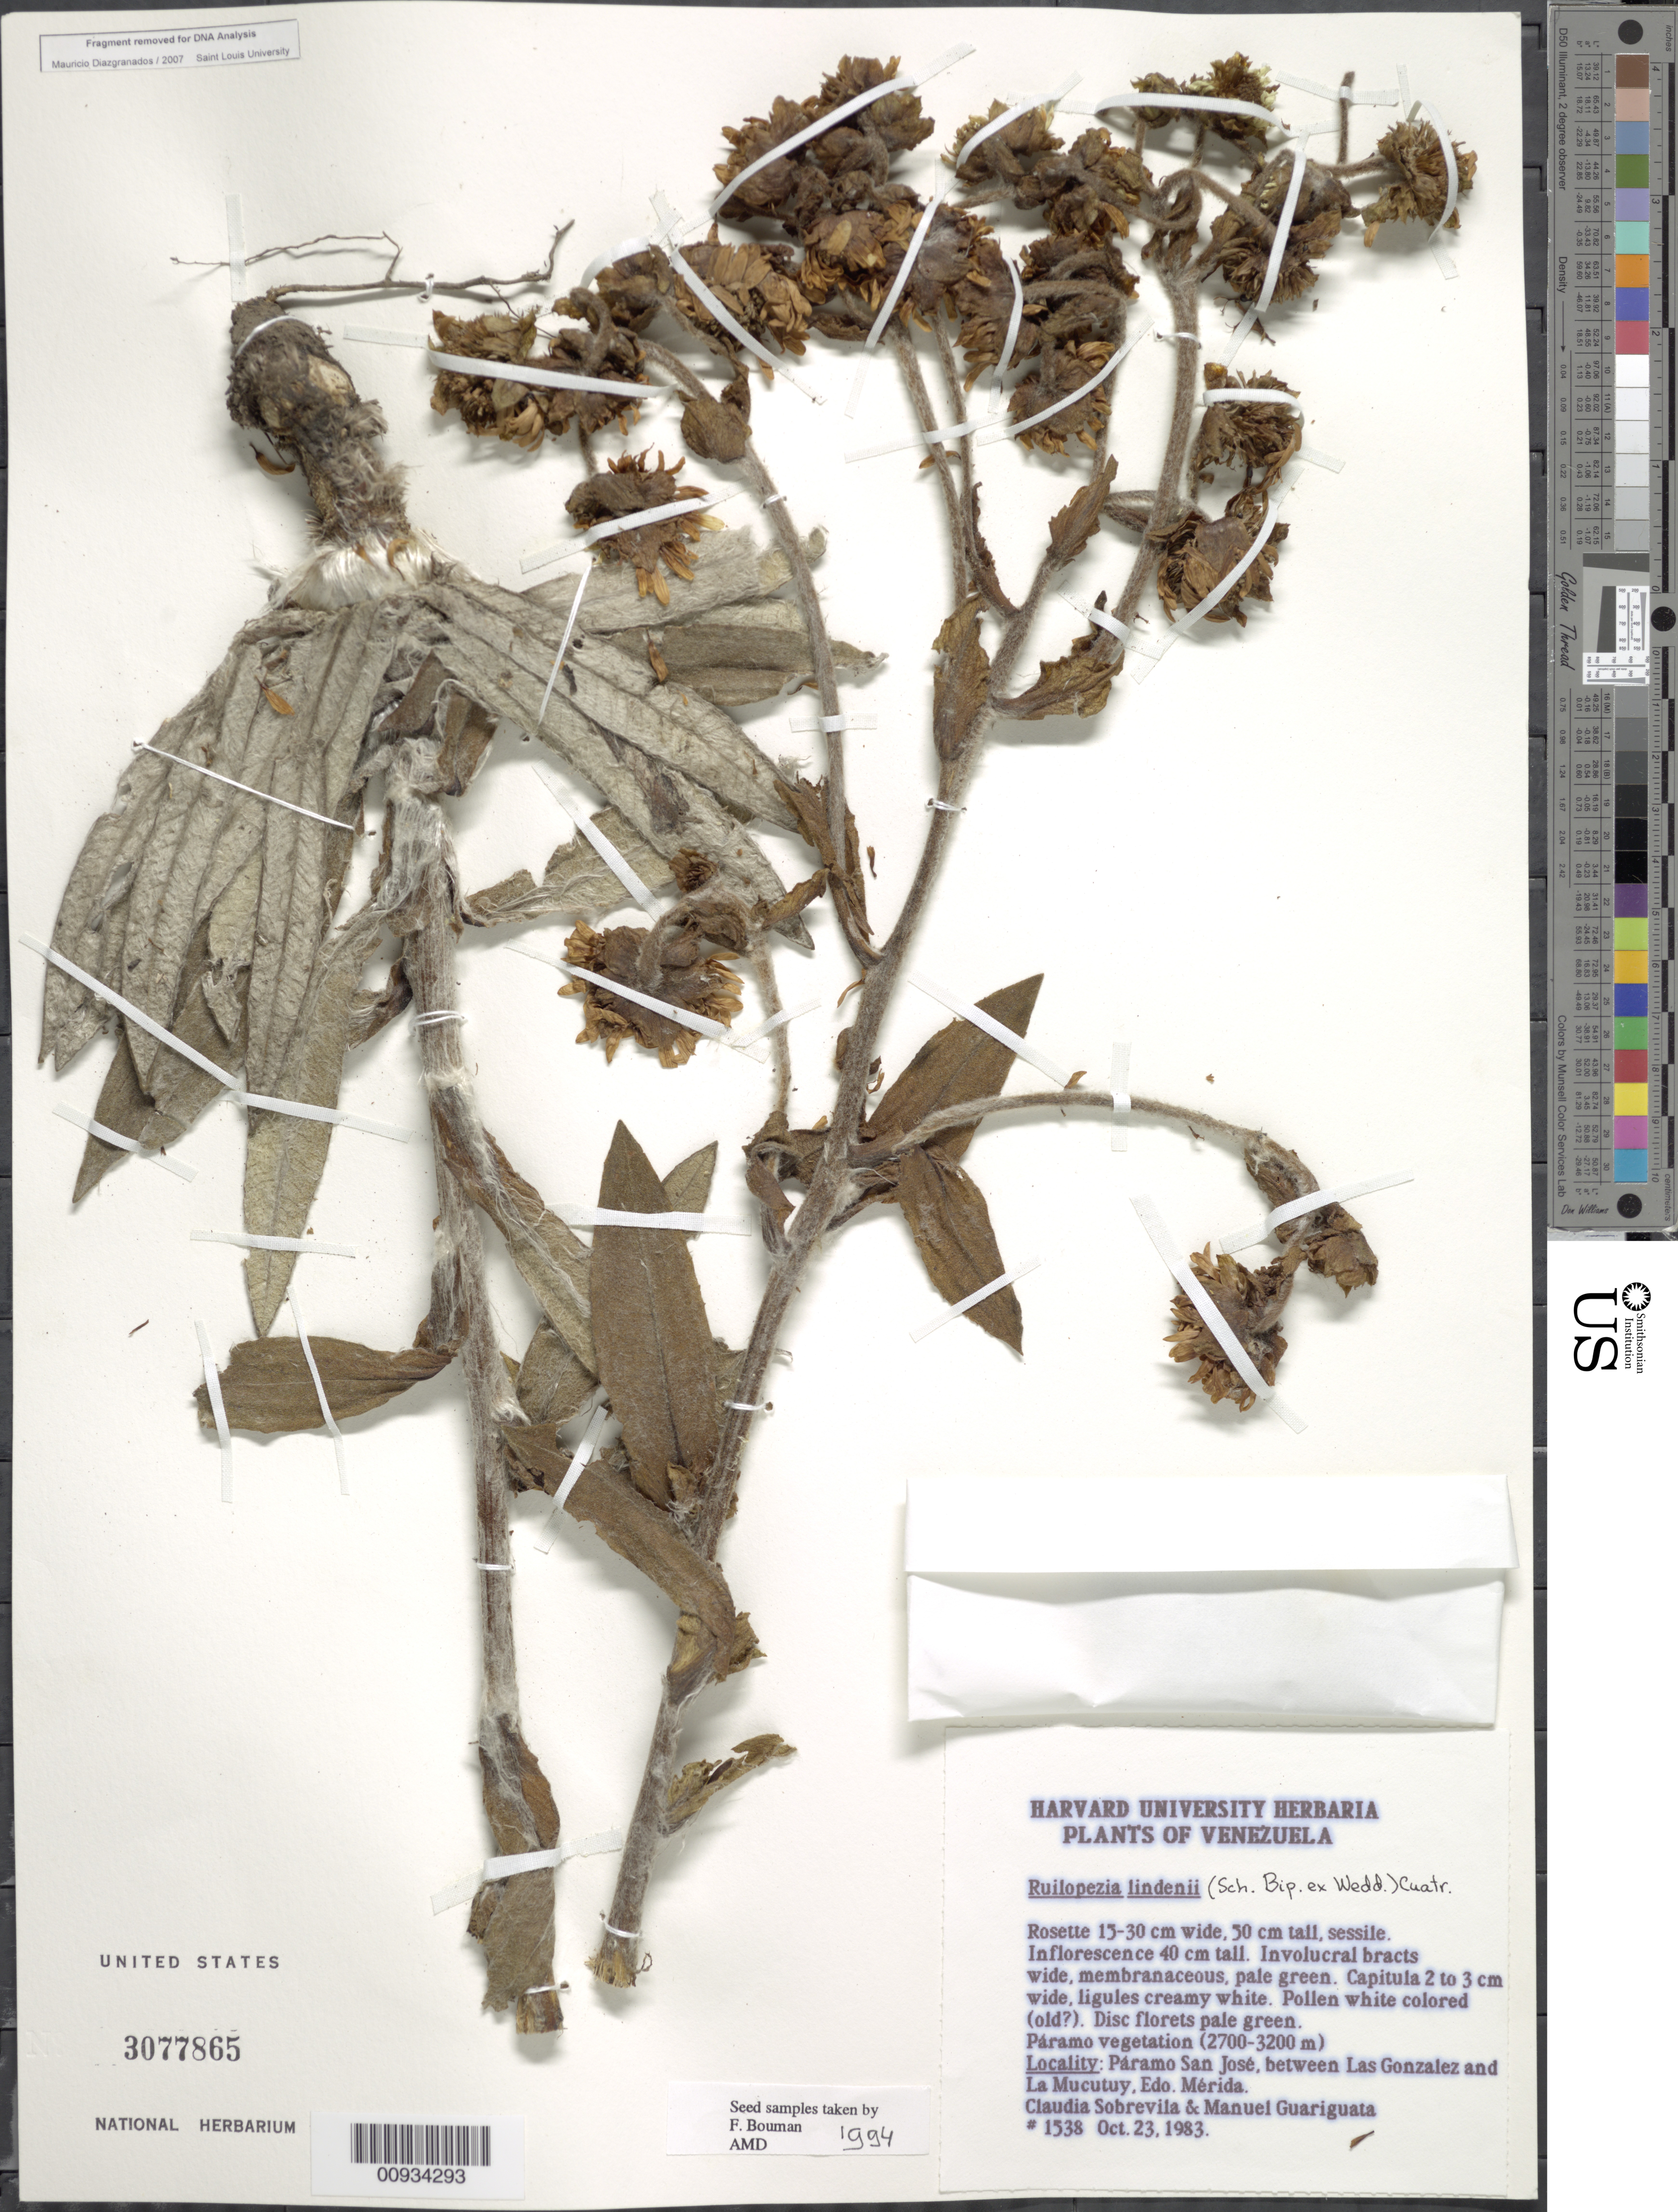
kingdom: Plantae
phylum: Tracheophyta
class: Magnoliopsida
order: Asterales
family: Asteraceae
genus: Ruilopezia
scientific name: Ruilopezia lindenii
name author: (Sch. Bip. ex Wedd.) Cuatrec.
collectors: C. Sobrevila & M. Guariguata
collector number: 1538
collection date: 1983-10-23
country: Venezuela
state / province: Mérida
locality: Páramo de San José. Páramo de San José, between Las Gonzalez and La Mucutuy.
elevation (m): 2700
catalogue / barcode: US 3077865